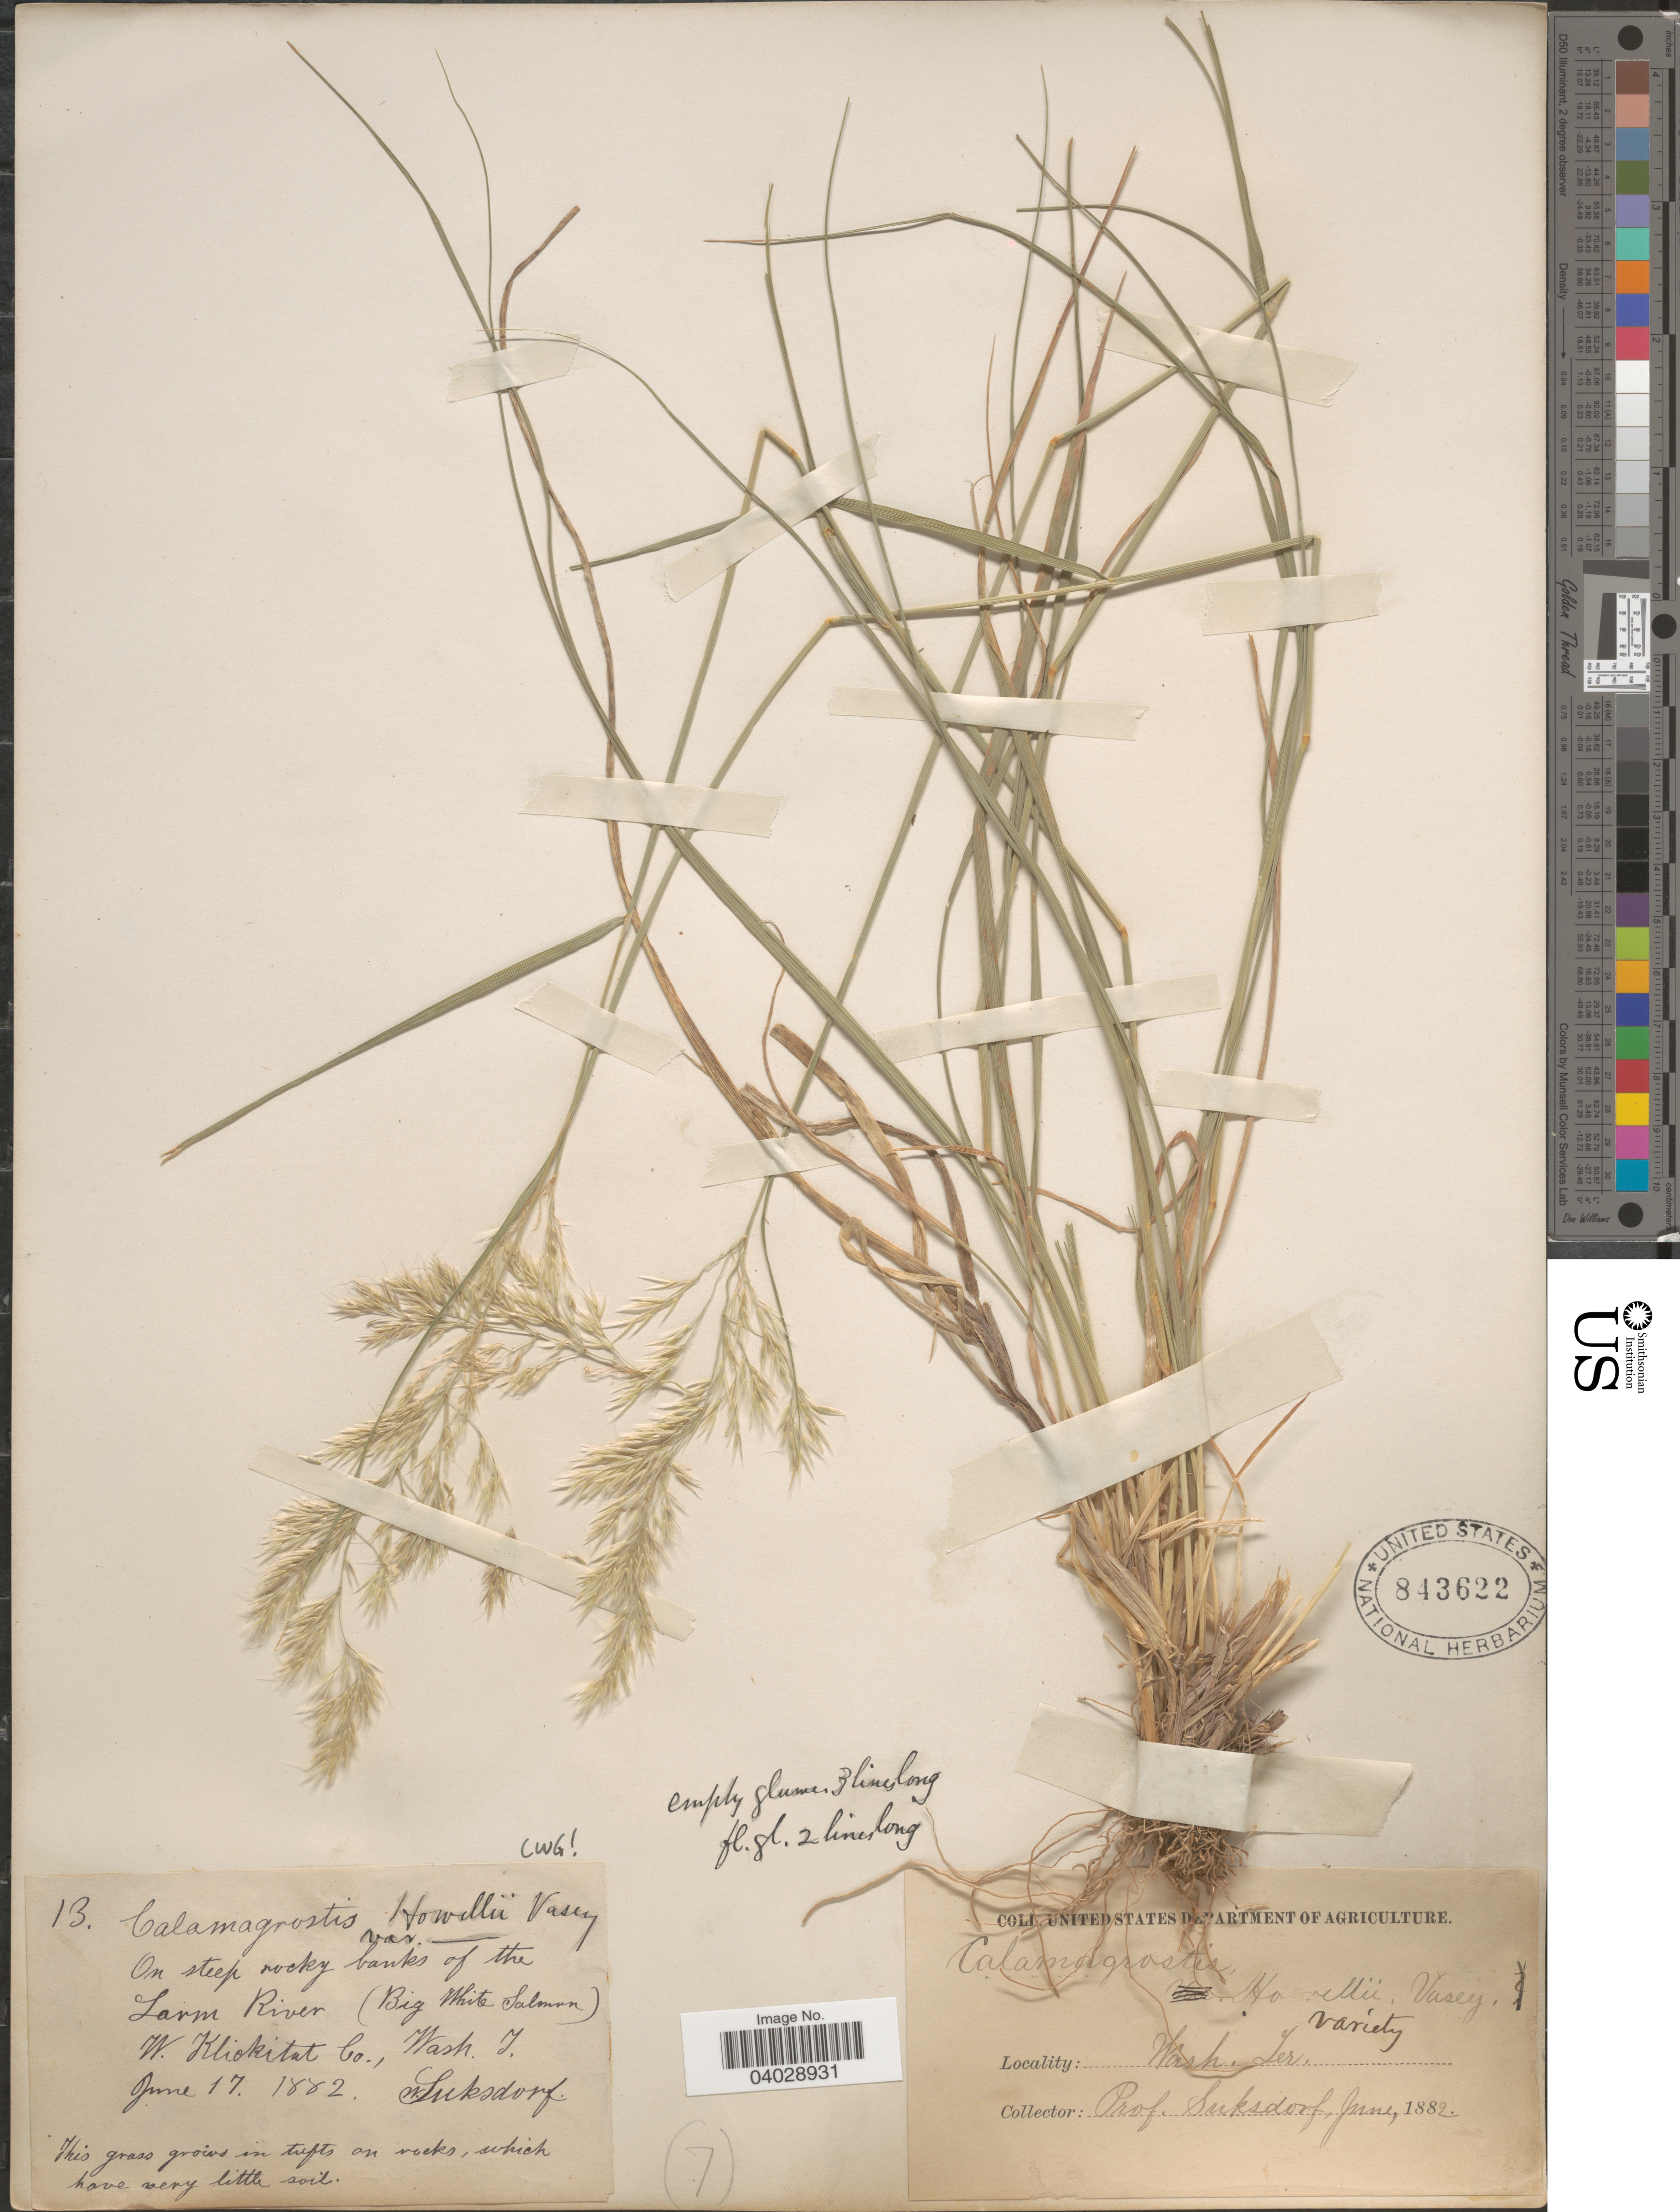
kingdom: Plantae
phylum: Tracheophyta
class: Liliopsida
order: Poales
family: Poaceae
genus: Calamagrostis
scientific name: Calamagrostis howellii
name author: Vasey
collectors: -- Suksdorf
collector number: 13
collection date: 1882-06-17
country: United States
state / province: Washington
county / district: Klickitat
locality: On steep rocky banks of the Larm River (Big White Salmon). W. Klickitat Co., Wash. T.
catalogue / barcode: US 843622